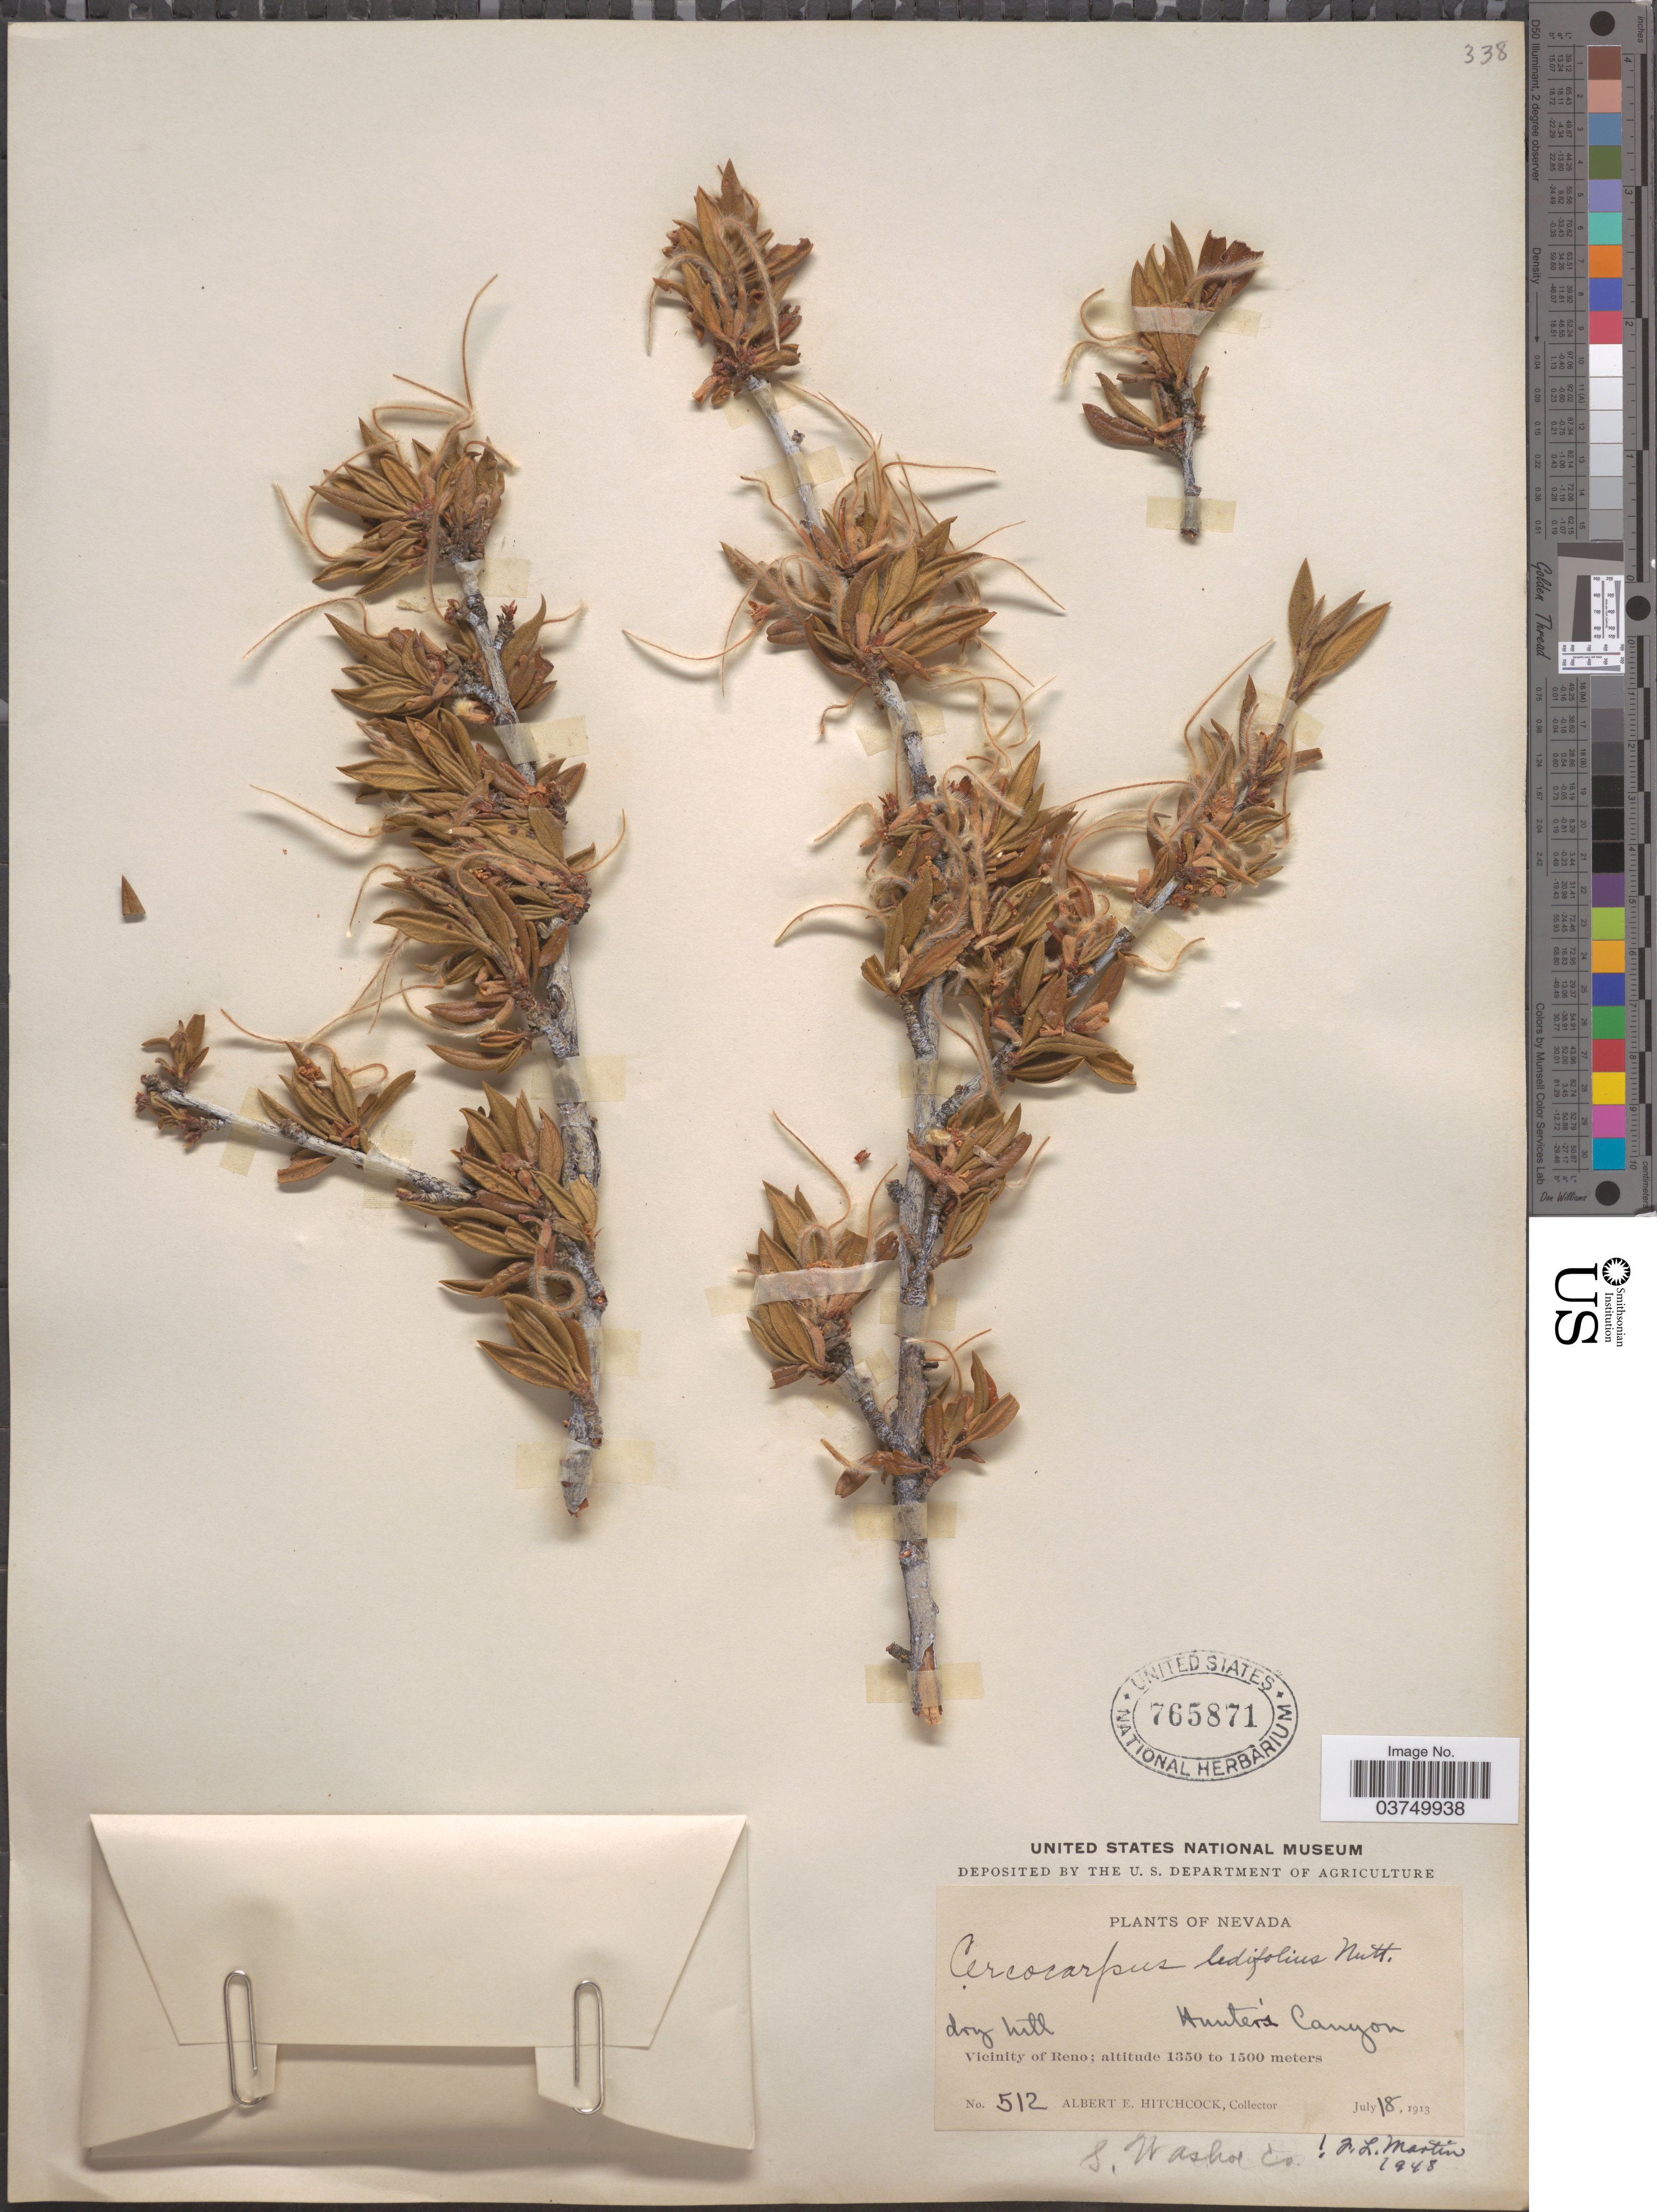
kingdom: Plantae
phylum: Tracheophyta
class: Magnoliopsida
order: Rosales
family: Rosaceae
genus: Cercocarpus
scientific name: Cercocarpus ledifolius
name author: Nutt.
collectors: A. Hitchcock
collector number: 512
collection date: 1913-07-18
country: United States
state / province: Nevada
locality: Hunter's Canyon. Vicinity of Reno.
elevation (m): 1350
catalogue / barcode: US 765871